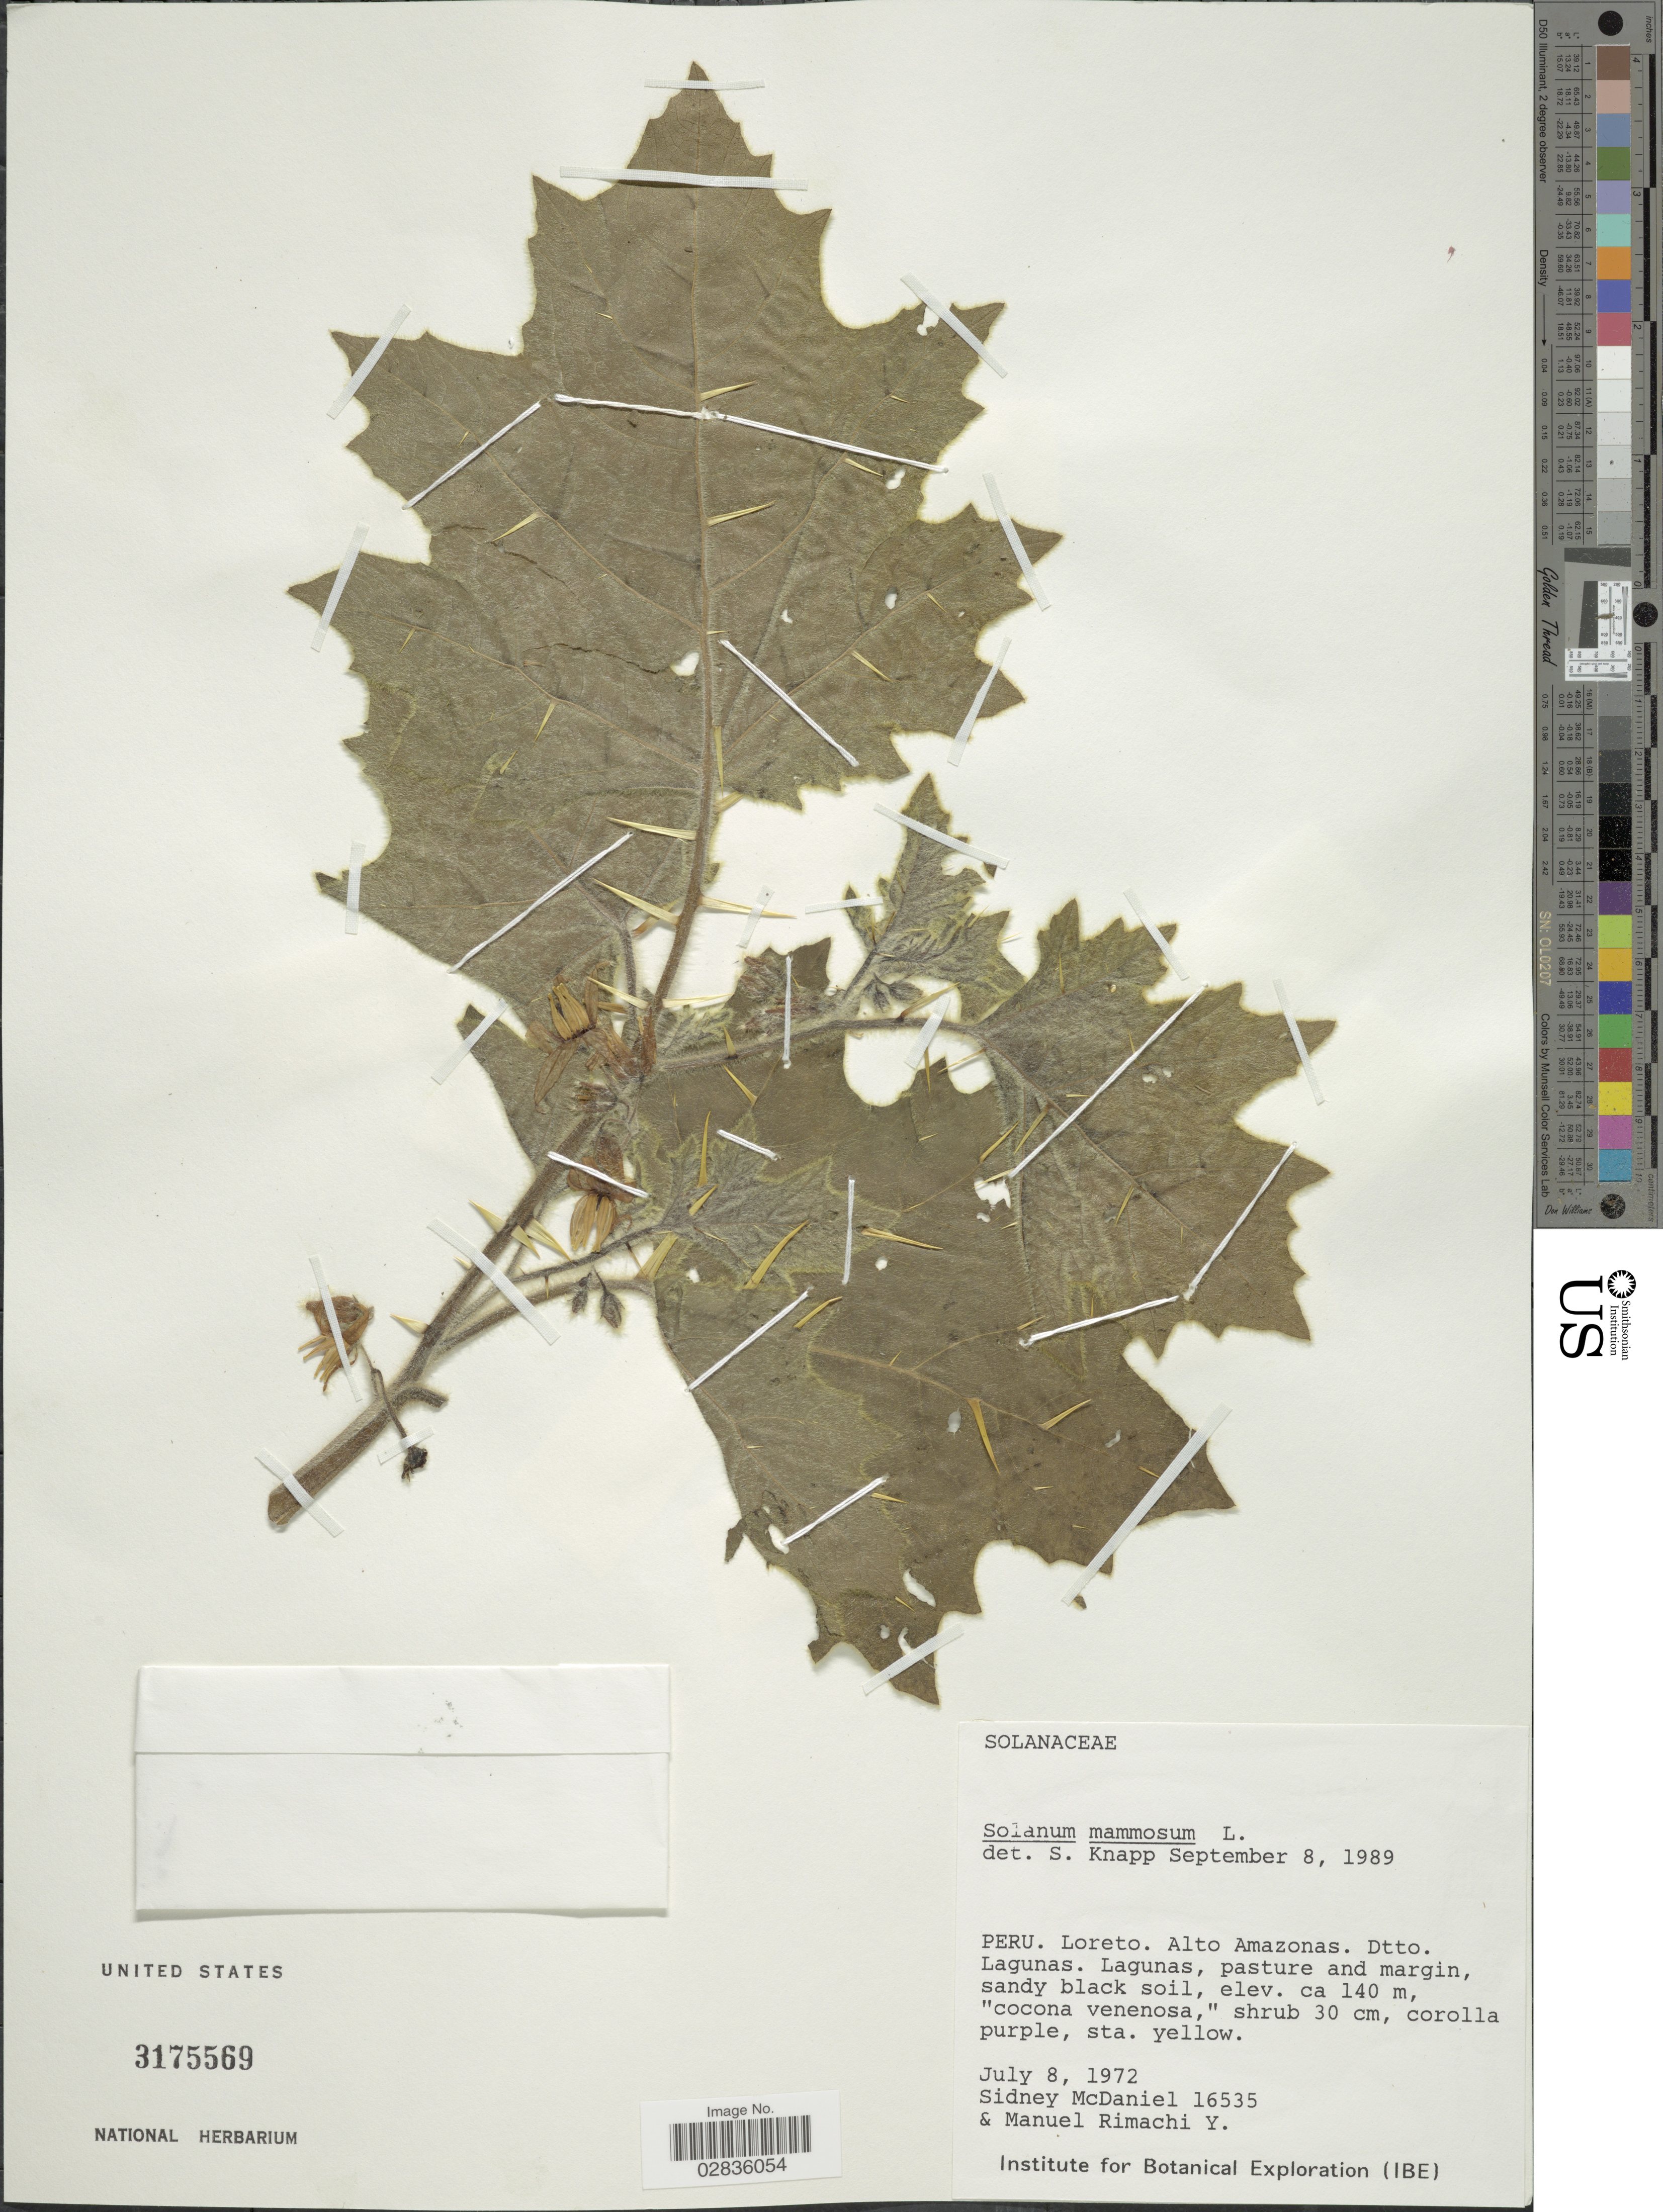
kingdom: Plantae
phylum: Tracheophyta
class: Magnoliopsida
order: Solanales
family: Solanaceae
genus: Solanum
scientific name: Solanum mammosum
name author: L.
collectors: S. McDaniel & M. Rimachi Y.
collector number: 16535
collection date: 1972-07-08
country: Peru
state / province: Loreto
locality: Alto Amazonas. Dtto. Lagunas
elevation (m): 140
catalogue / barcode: US 3175569